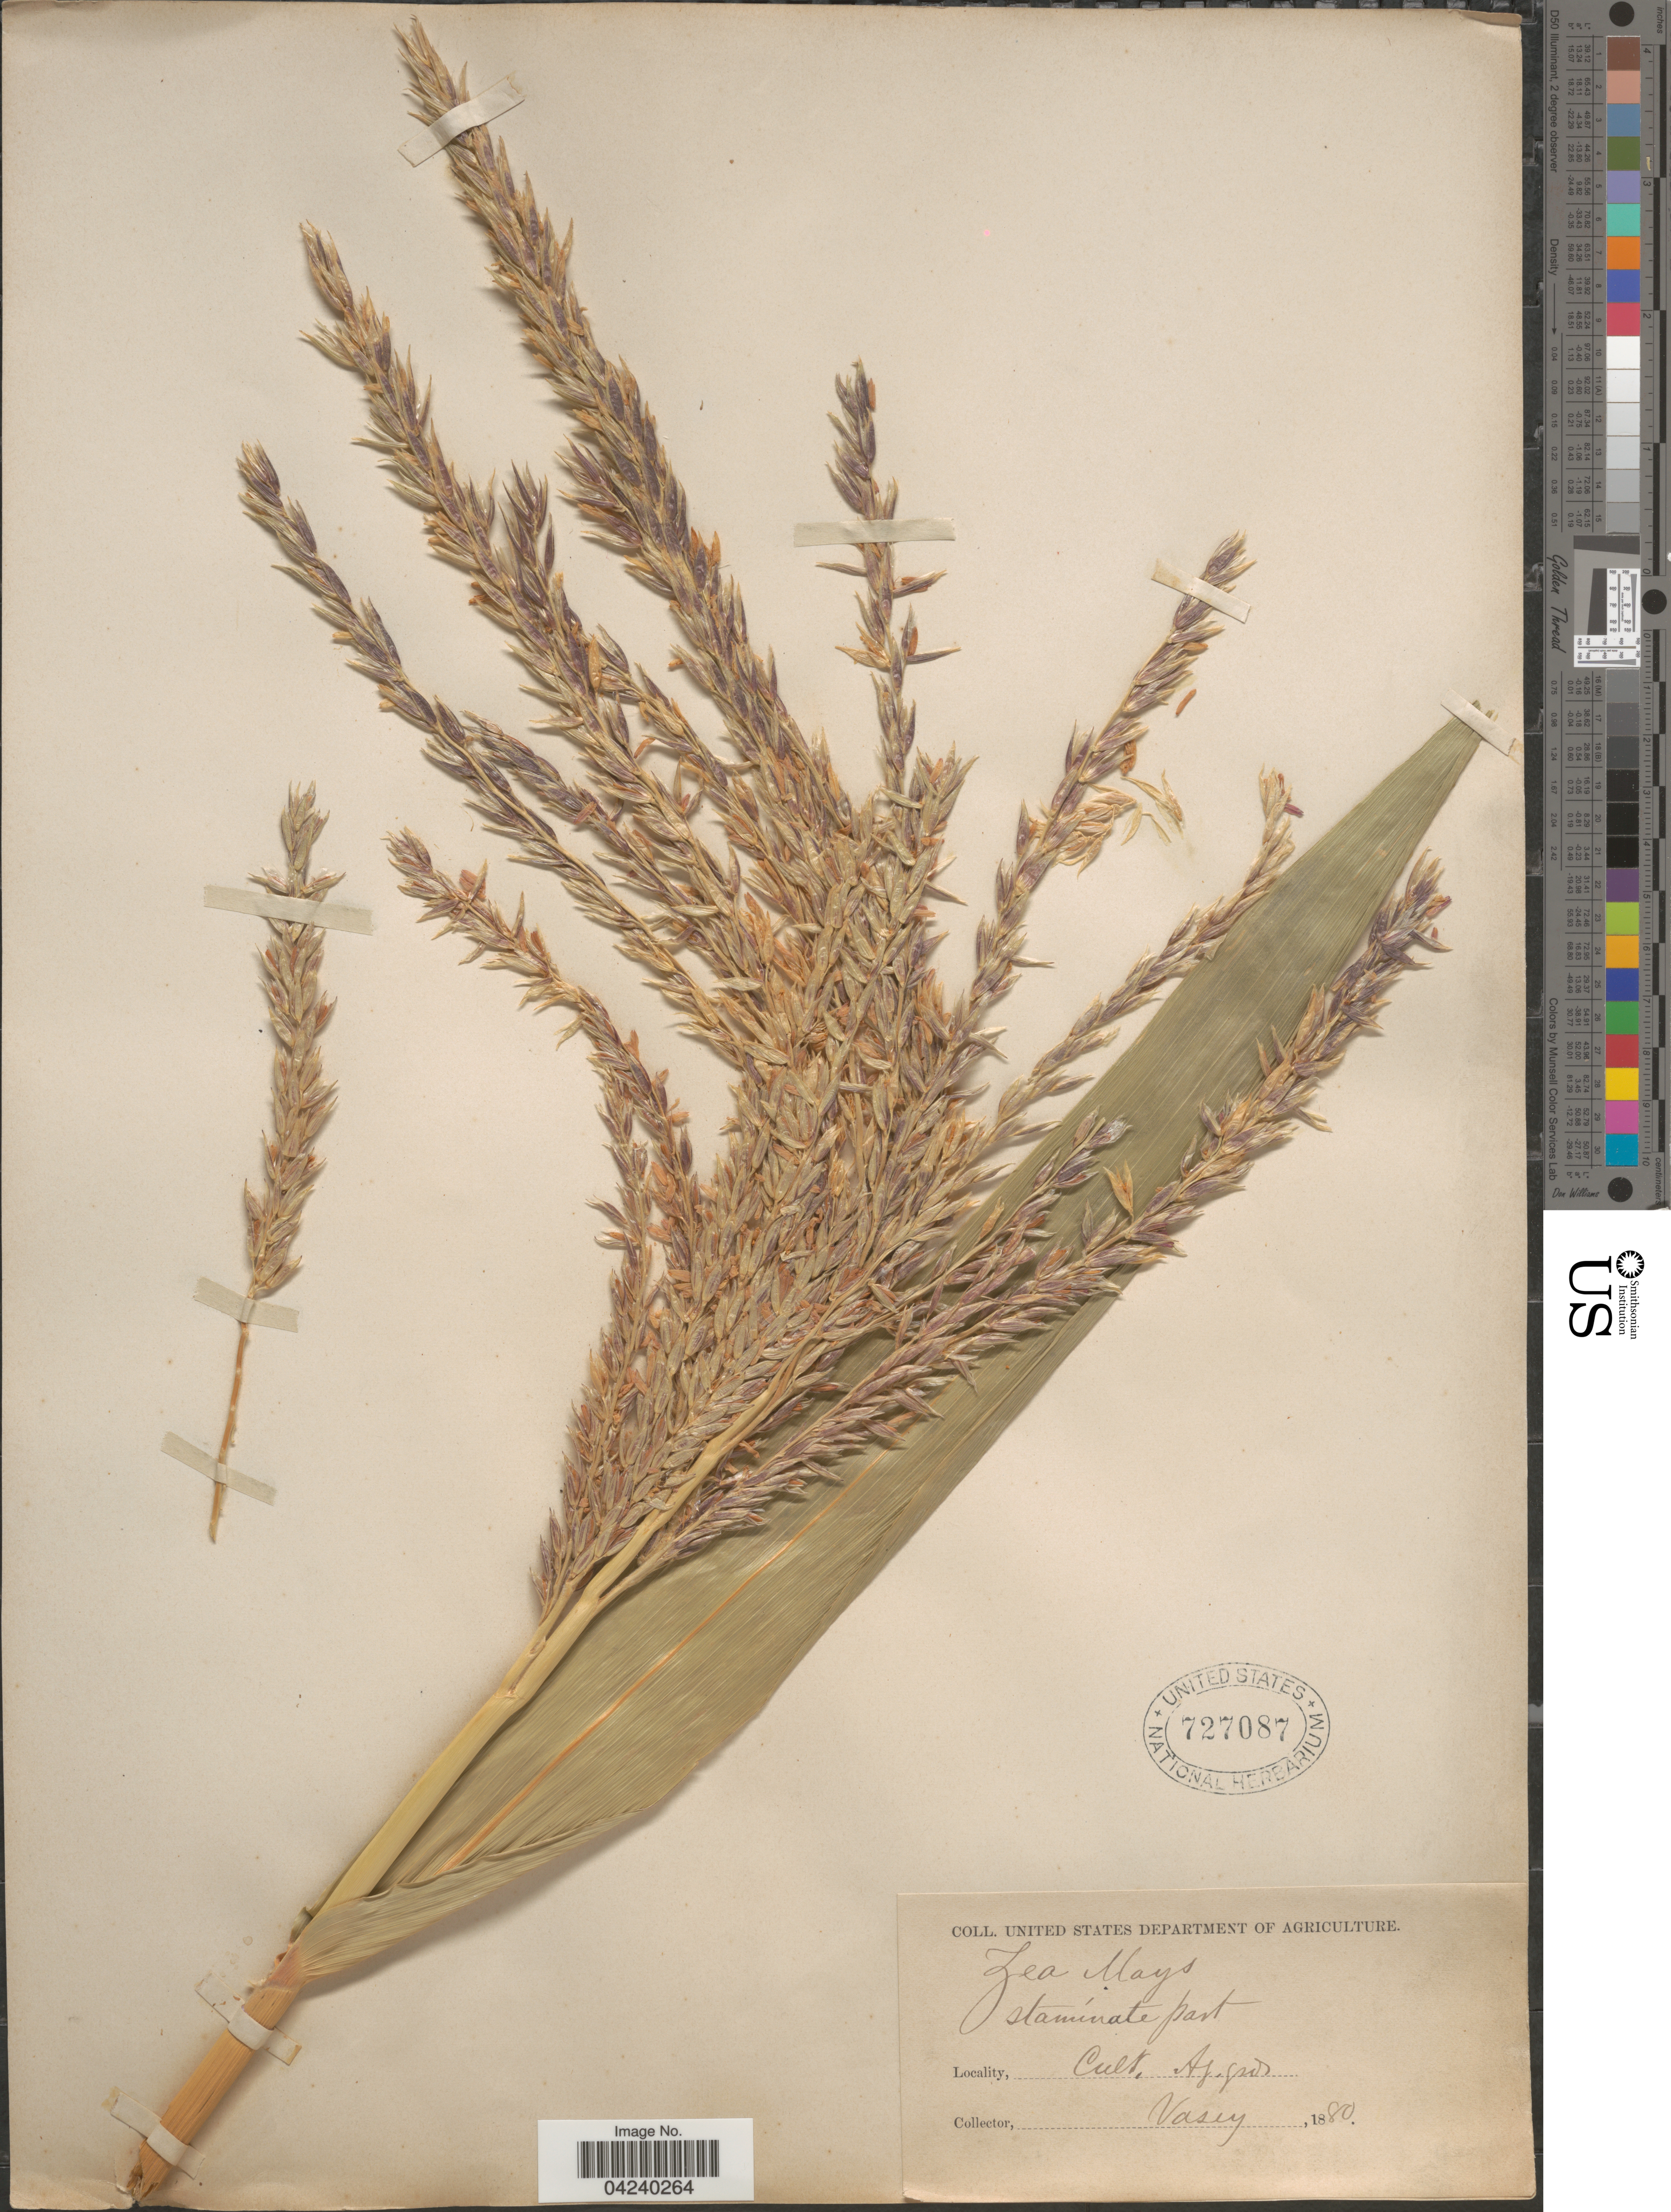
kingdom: Plantae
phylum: Tracheophyta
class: Liliopsida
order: Poales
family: Poaceae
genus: Zea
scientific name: Zea mays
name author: L.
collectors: Vasey, --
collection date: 1880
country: United States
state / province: District of Columbia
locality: Ag. grds.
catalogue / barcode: US 727087